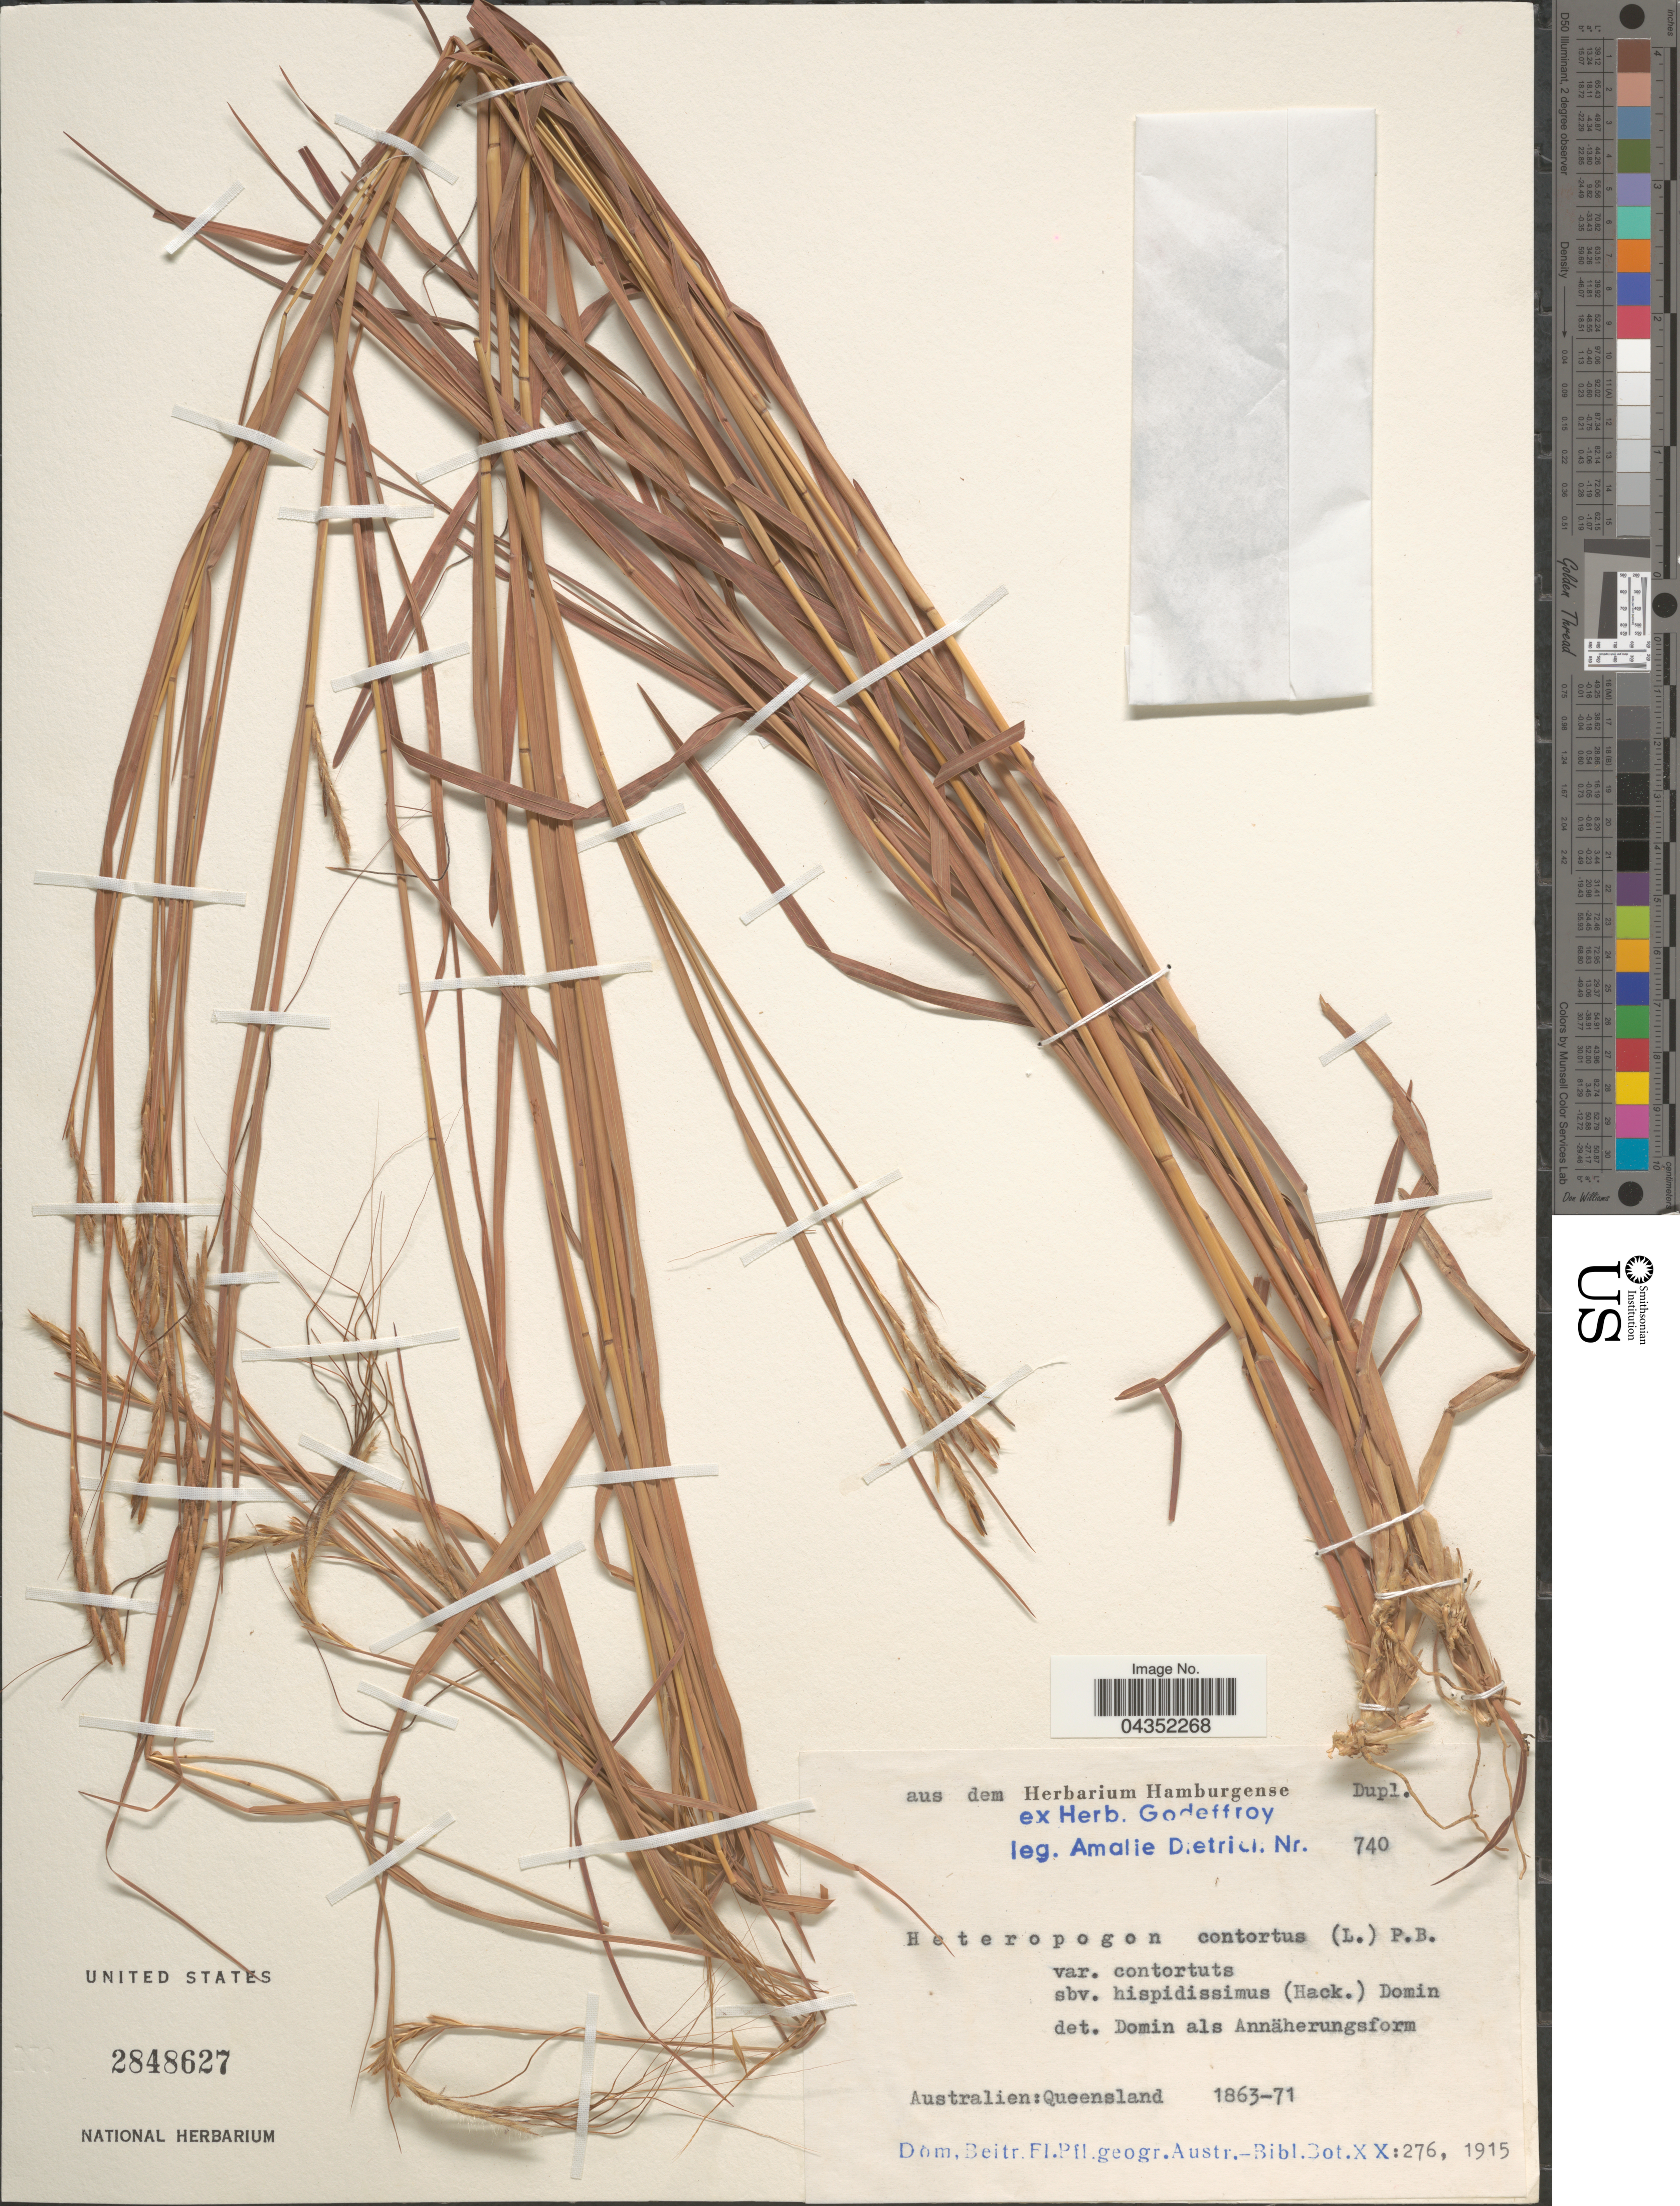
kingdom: Plantae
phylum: Tracheophyta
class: Liliopsida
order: Poales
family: Poaceae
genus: Heteropogon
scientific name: Heteropogon contortus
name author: (L.) P. Beauv. ex Roem. & Schult.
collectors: A. Dietrich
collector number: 740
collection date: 1863/1871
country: Australia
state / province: Queensland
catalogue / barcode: US 2848627